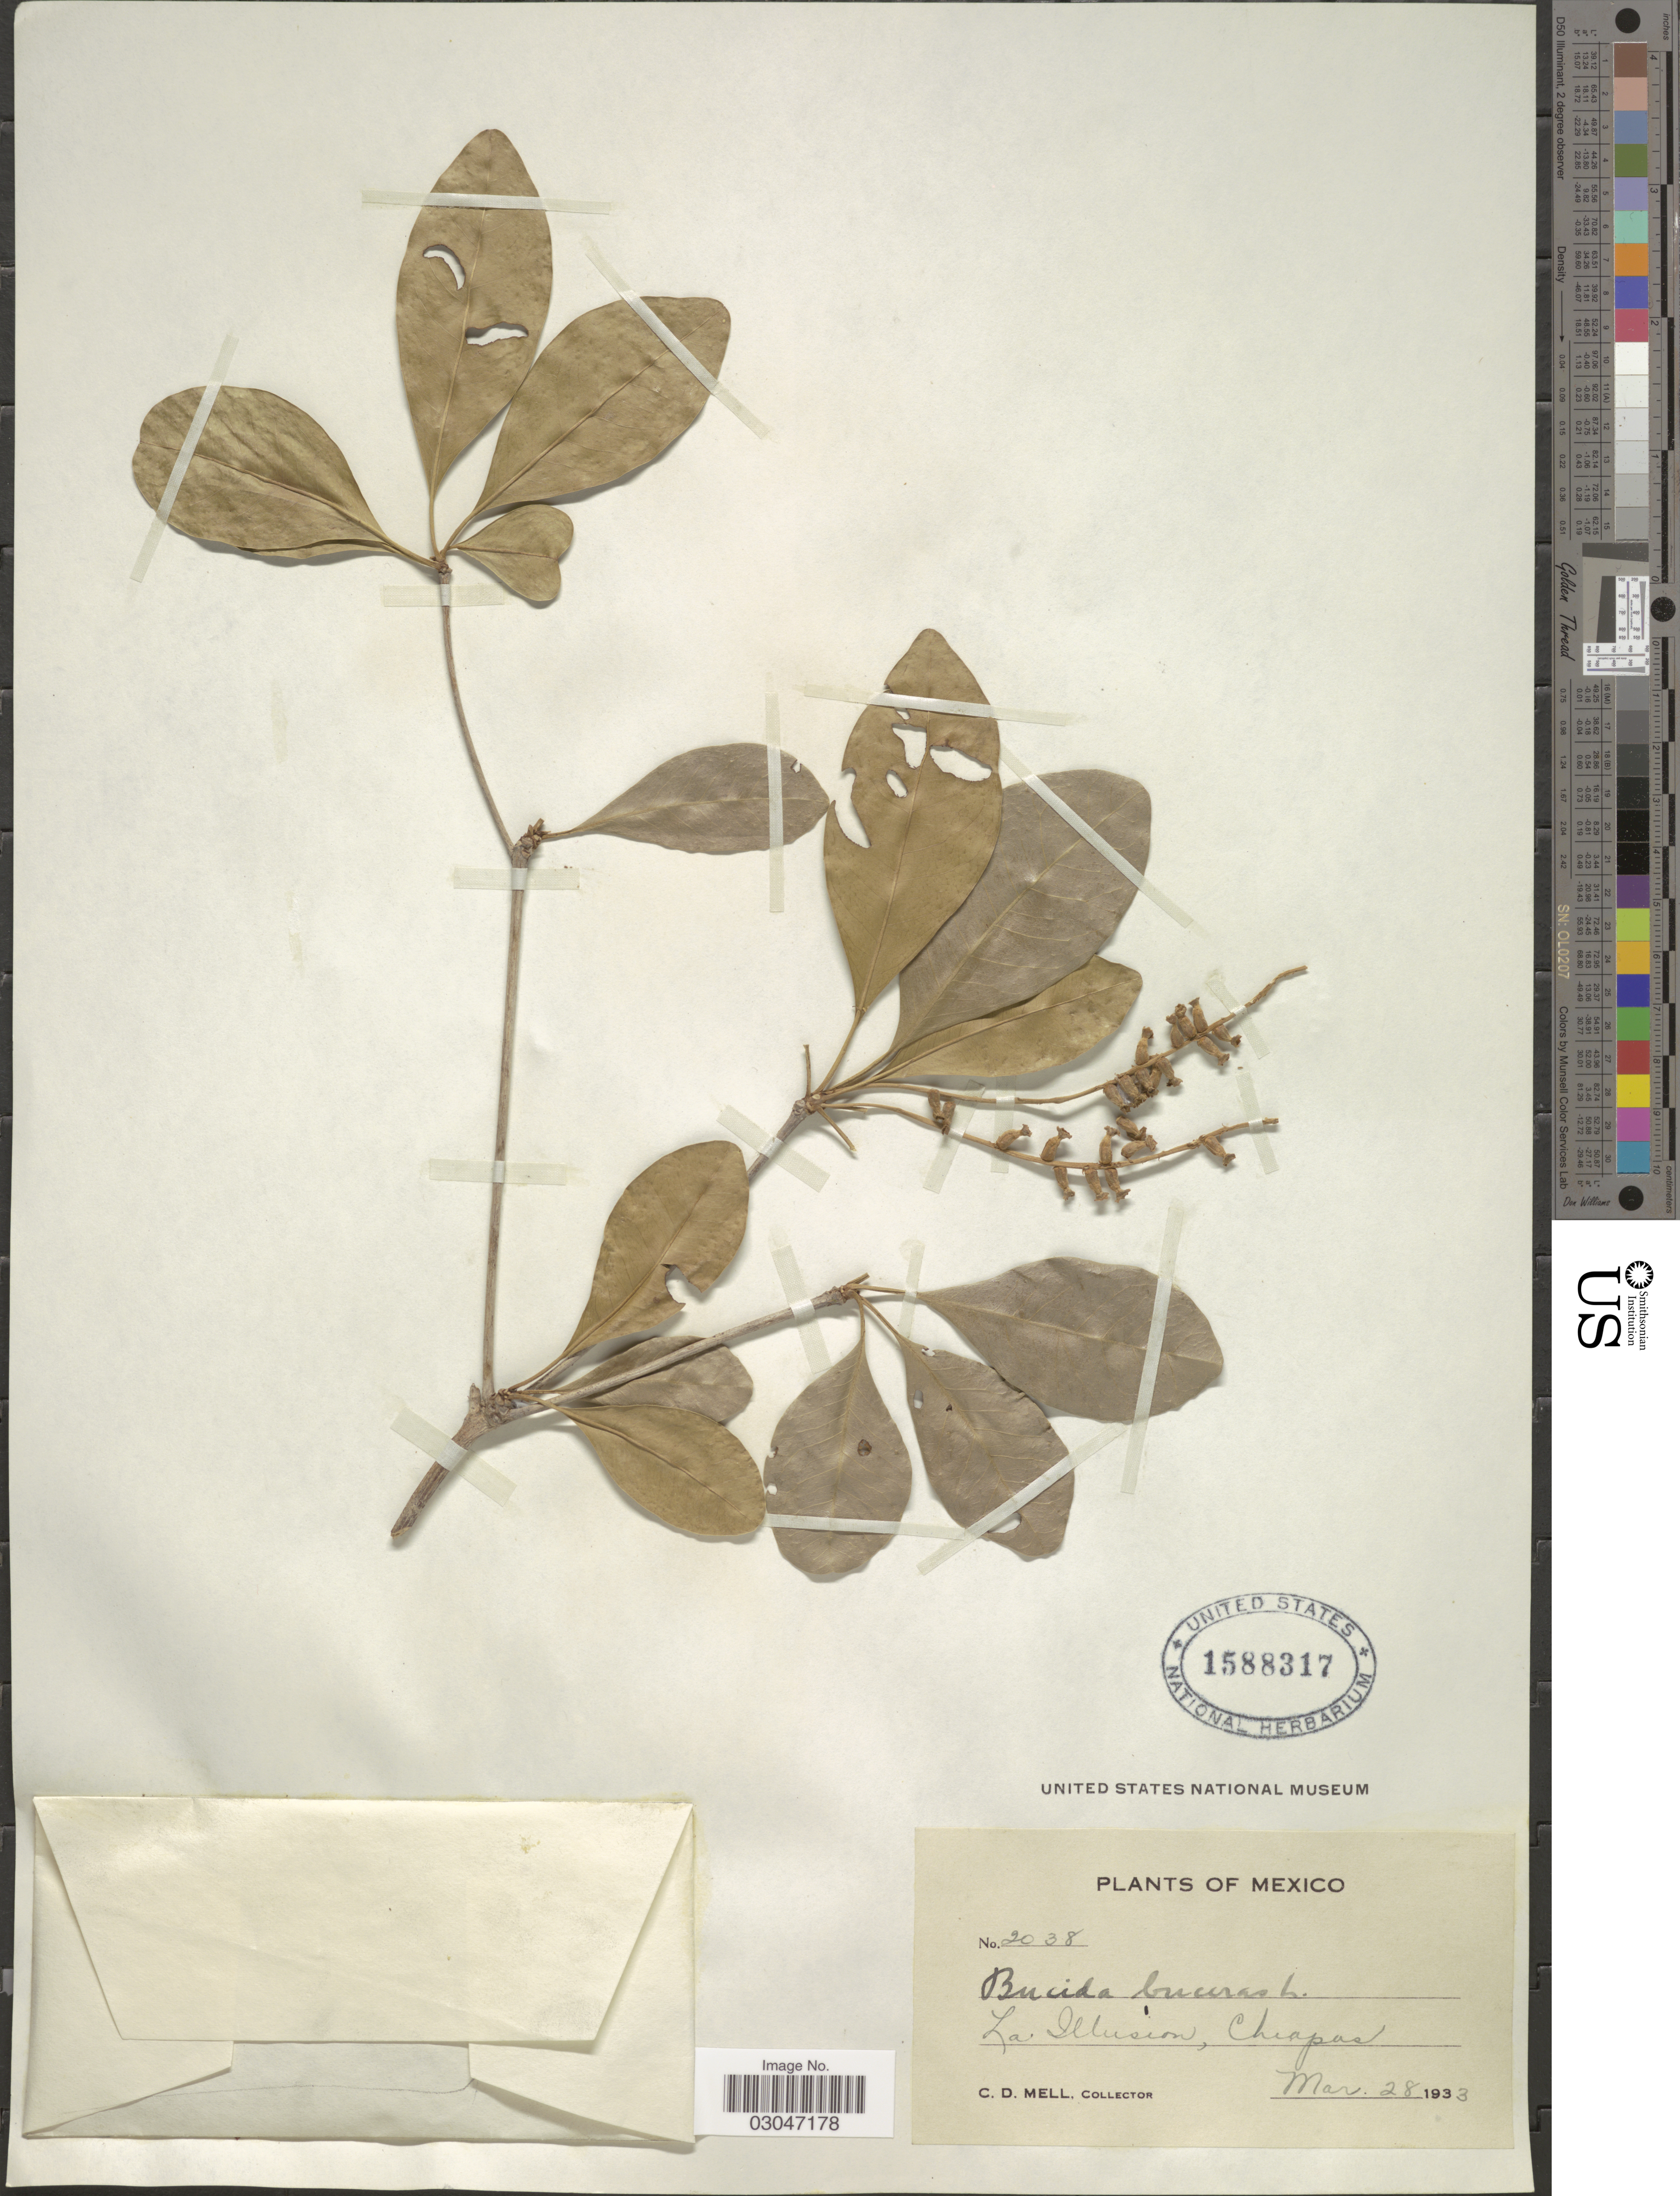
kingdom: Plantae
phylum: Tracheophyta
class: Magnoliopsida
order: Myrtales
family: Combretaceae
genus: Terminalia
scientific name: Terminalia buceras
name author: (L.) C. Wright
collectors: C. D. Mell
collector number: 2038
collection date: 1933-03-28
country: Mexico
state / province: Chiapas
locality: La Illusíon, Chiapas.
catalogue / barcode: US 1588317